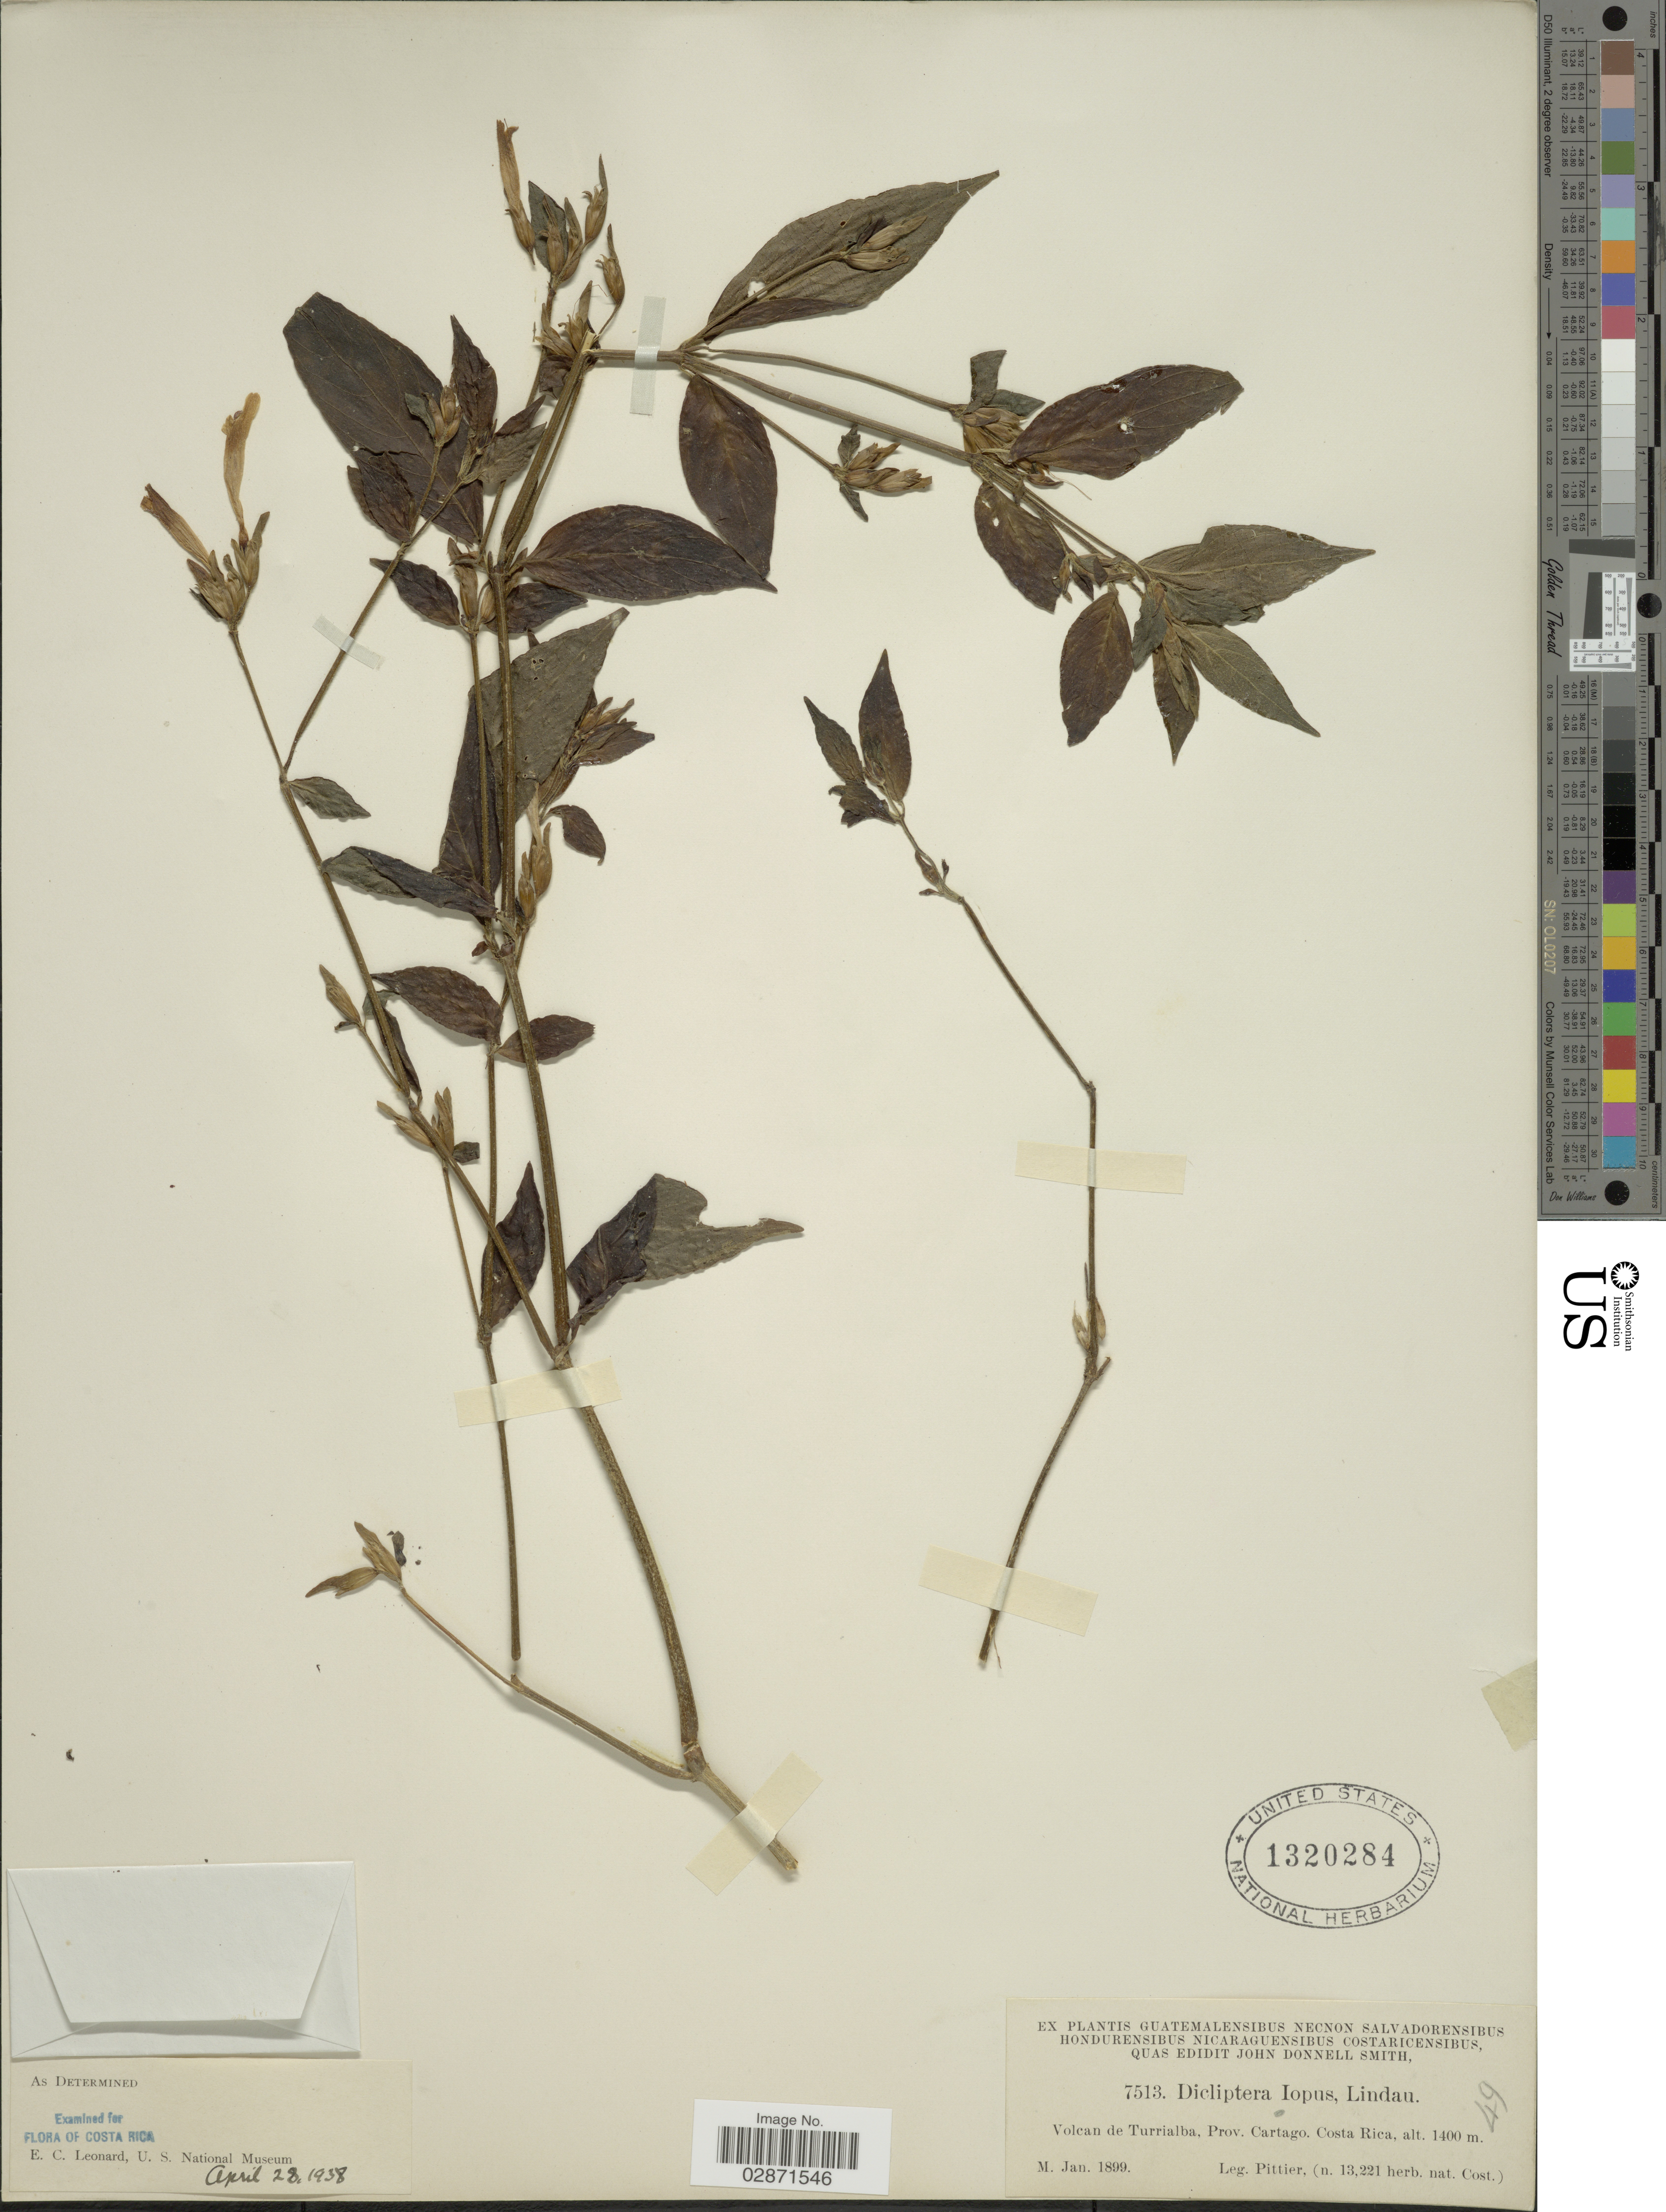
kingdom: Plantae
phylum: Tracheophyta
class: Magnoliopsida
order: Lamiales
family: Acanthaceae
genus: Dicliptera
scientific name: Dicliptera iopus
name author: Lindau in Pittier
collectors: Pittier, --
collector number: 7513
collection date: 1899-01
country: Costa Rica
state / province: Cartago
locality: Volcan de Turrialba, Prov. Cartago.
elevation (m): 1400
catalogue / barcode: US 1320284